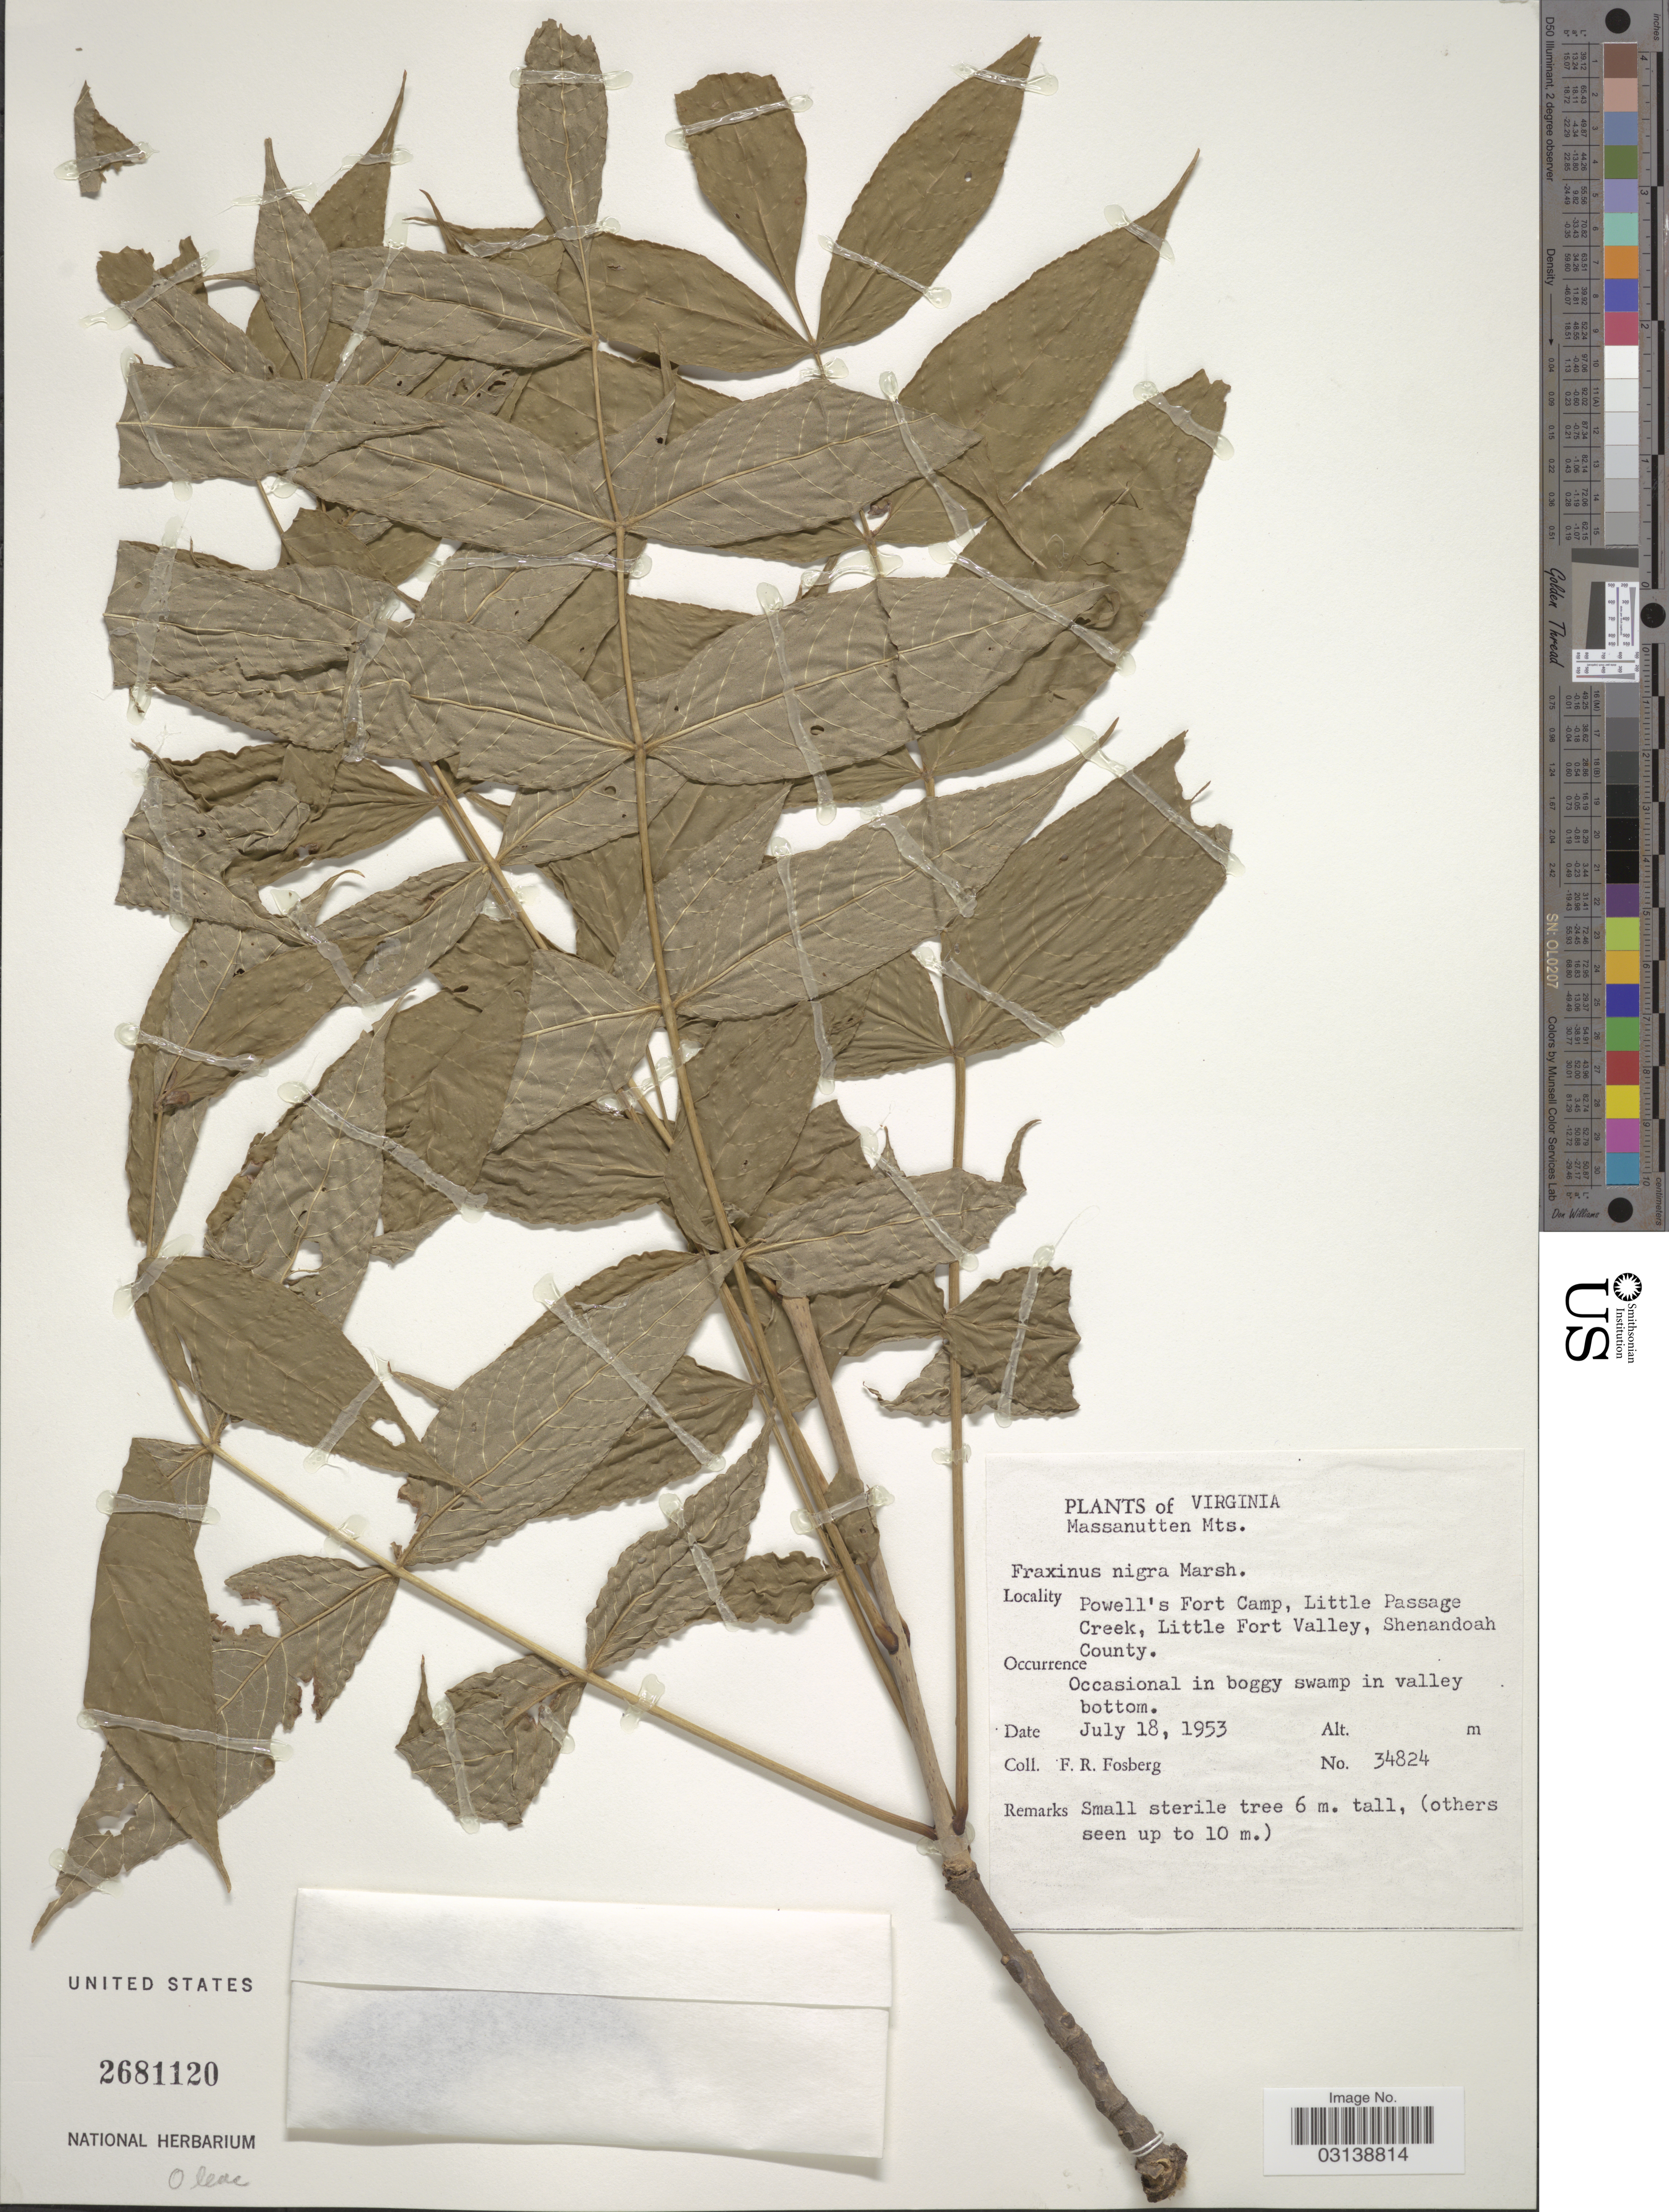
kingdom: Plantae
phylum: Tracheophyta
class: Magnoliopsida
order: Lamiales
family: Oleaceae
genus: Fraxinus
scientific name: Fraxinus nigra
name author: Marshall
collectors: F. R. Fosberg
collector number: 34824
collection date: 1953-07-18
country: United States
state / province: Virginia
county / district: Shenandoah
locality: Massanutten Mts. Powell's Fort Champ, Little Passage Creek, Little Fort Valley. Shenandoah County.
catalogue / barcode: US 2681120